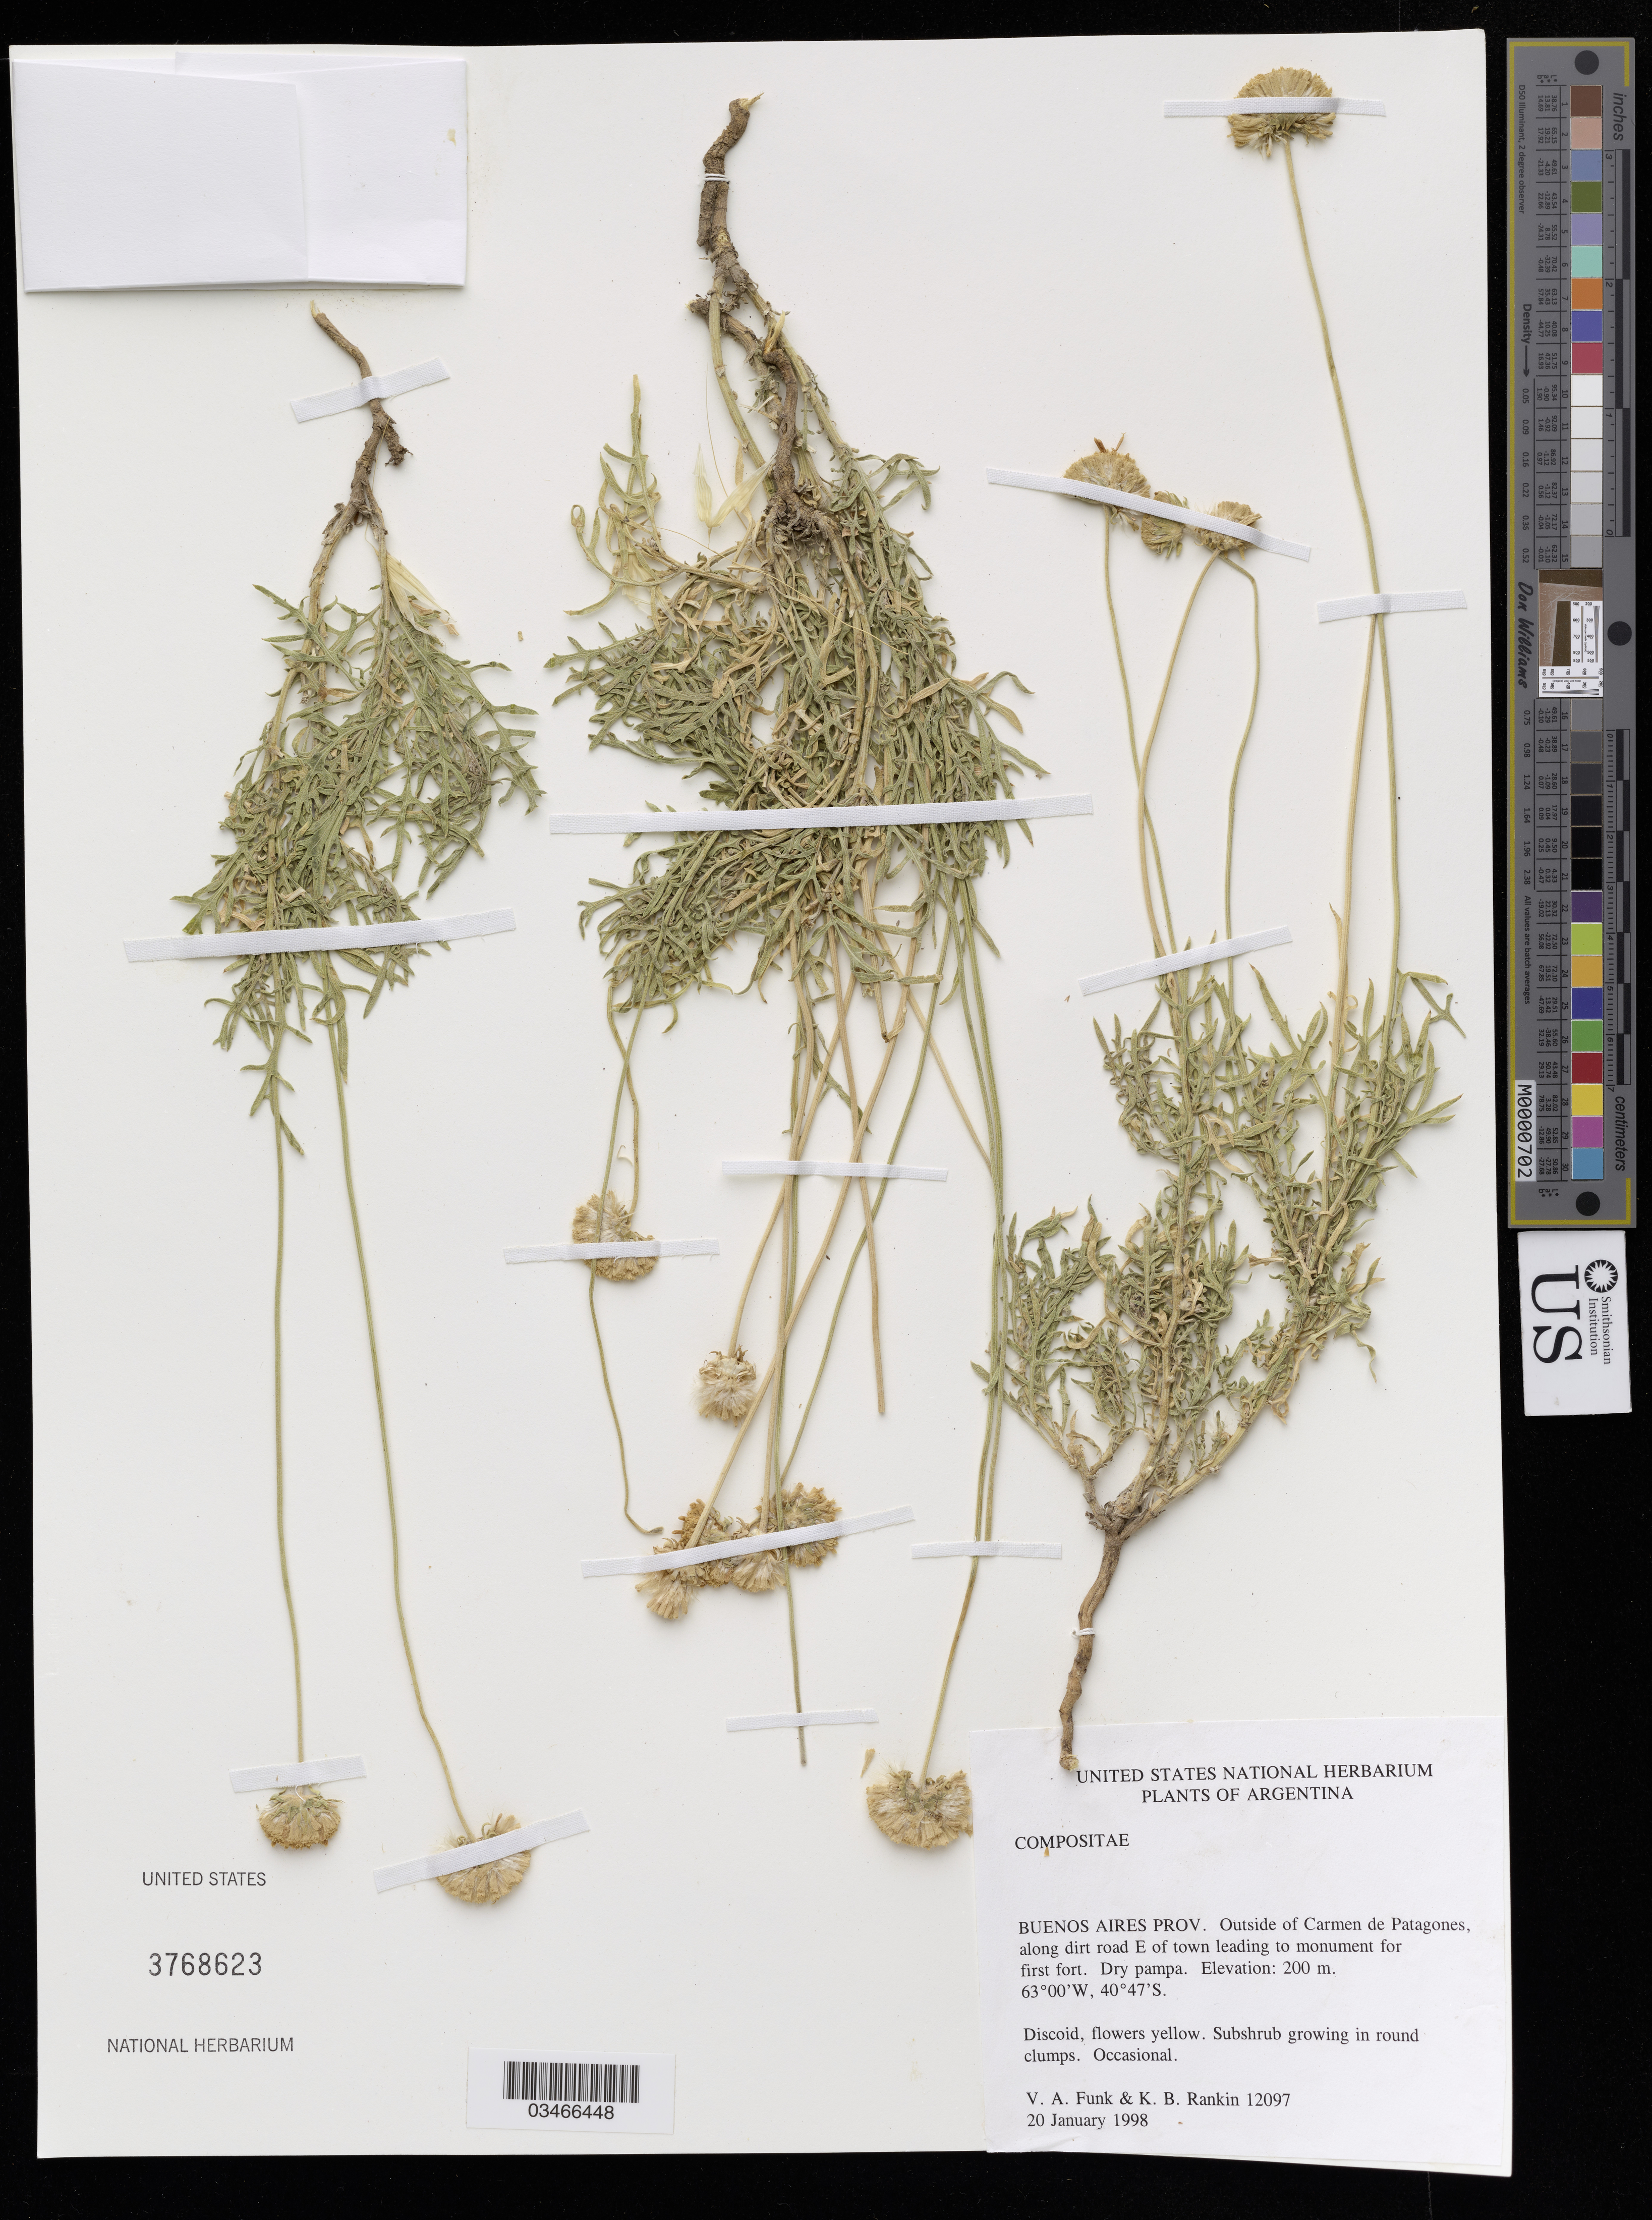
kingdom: Plantae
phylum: Tracheophyta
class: Magnoliopsida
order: Asterales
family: Asteraceae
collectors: V. Funk & K. B. Rankin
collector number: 12097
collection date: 1998-01-20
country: Argentina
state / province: Buenos Aires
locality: Outside of Carmen de Patagones, along dirt road E of town leading to monument for first fort. Dry pampa.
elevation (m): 200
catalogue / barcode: US 3768623